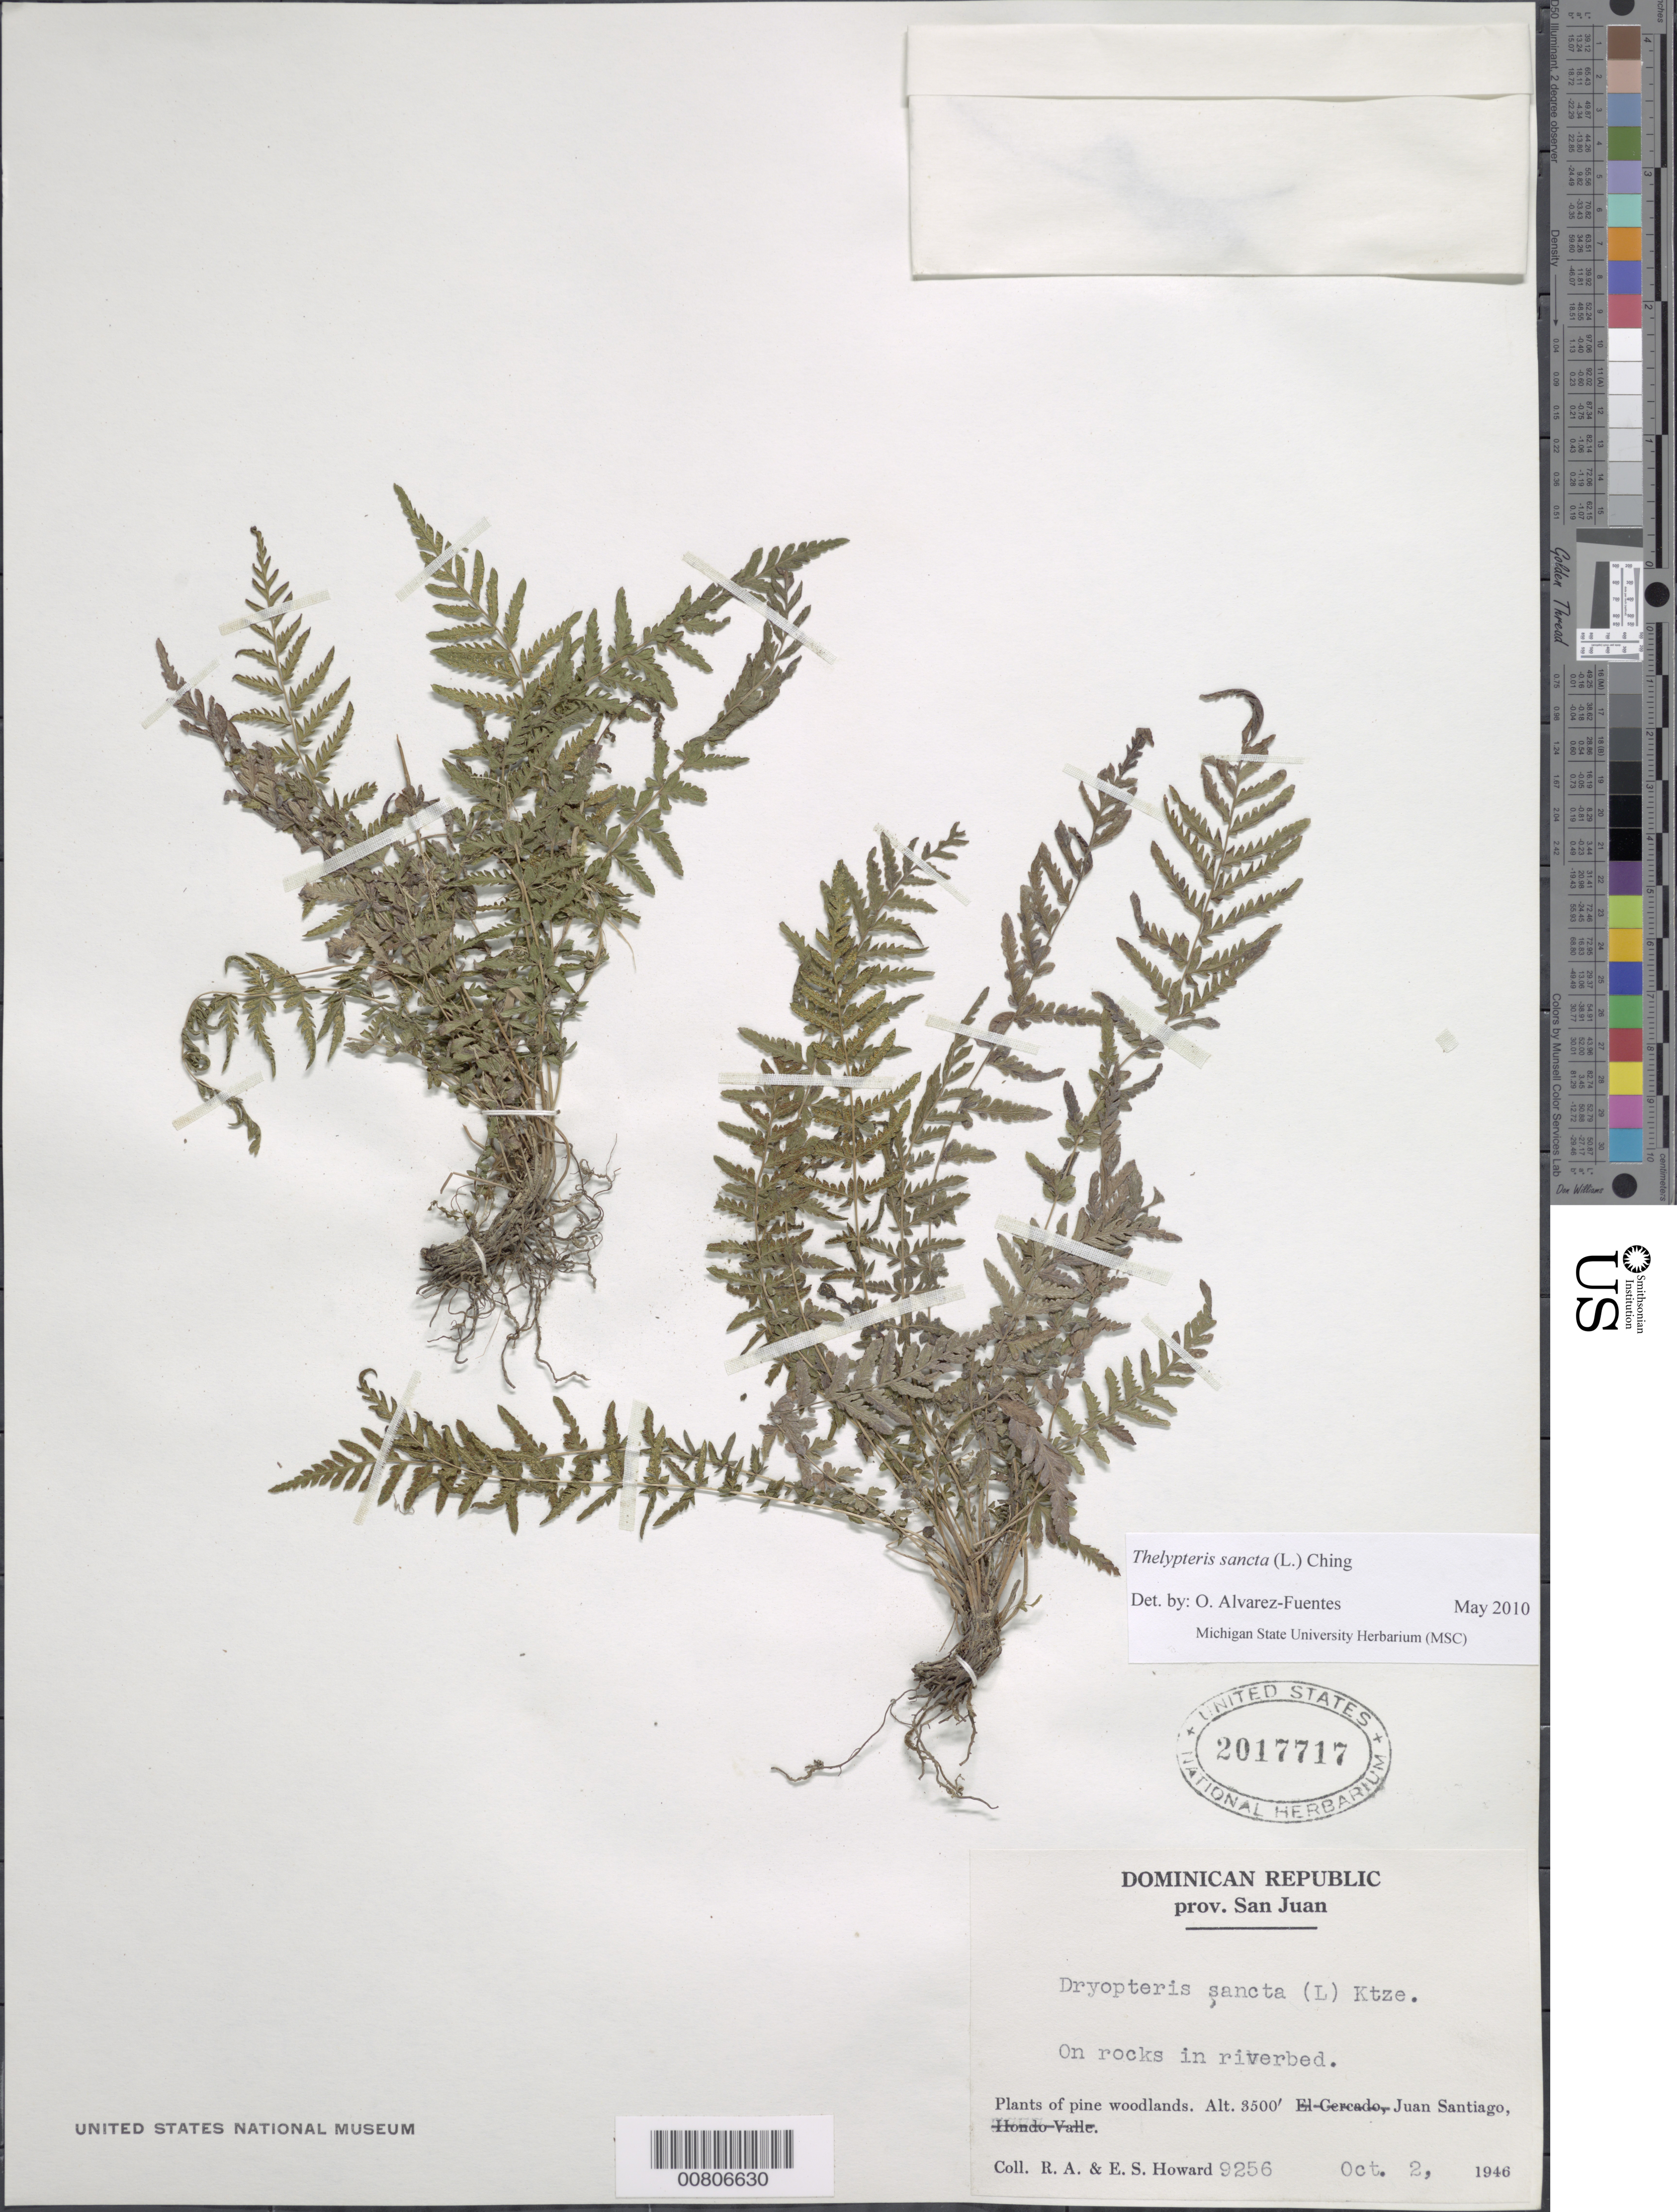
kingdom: Plantae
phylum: Tracheophyta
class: Polypodiopsida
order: Polypodiales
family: Thelypteridaceae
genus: Amauropelta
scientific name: Amauropelta sancta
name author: (L.) Pic. Serm.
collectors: R. A. Howard & E. S. Howard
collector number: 9256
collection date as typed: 02 Oct 1946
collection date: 1946-10-02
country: Dominican Republic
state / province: San Juan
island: Hispaniola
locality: Juan Santiago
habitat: On rocks in riverbed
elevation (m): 1067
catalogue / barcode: US 2017717